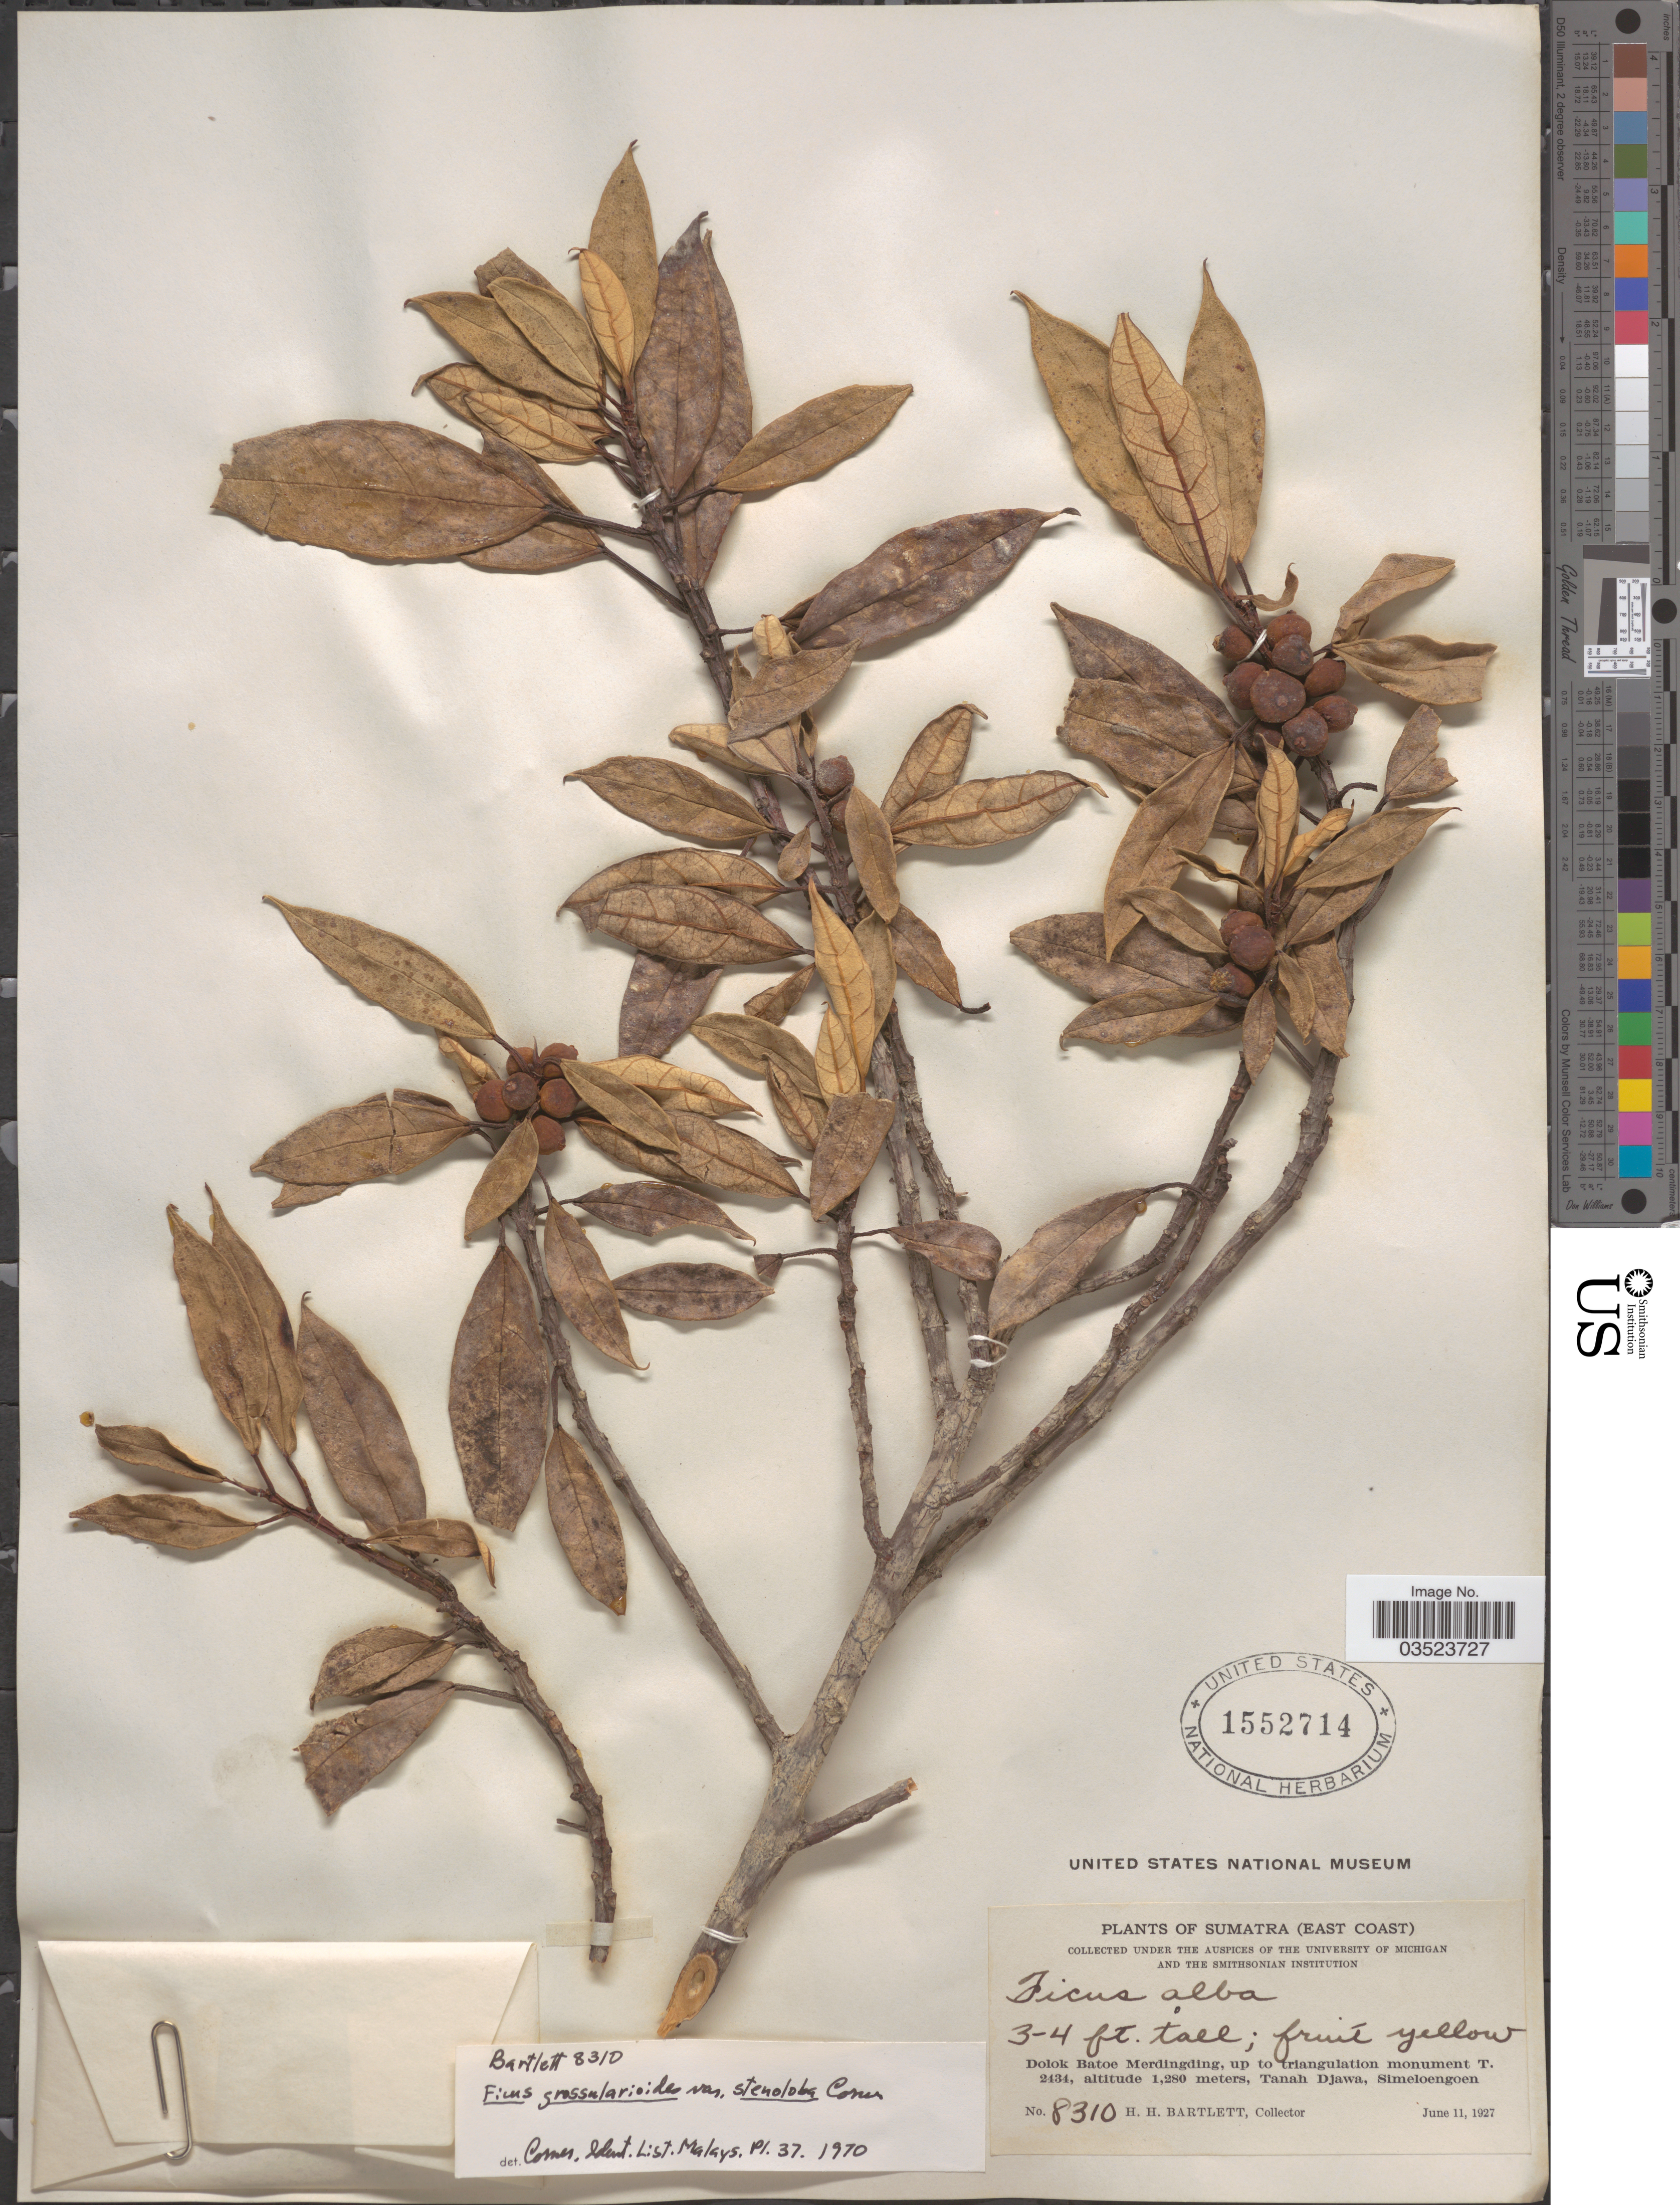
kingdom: Plantae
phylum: Tracheophyta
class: Magnoliopsida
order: Rosales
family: Moraceae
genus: Ficus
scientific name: Ficus grossularioides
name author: Burm. f.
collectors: H. H. Bartlett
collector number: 8310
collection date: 1927-06-11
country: Indonesia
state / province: Sumatra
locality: Sumatra (East Coast). Dolok Batoe Merdingding, up to triangulation monument T. 2434, Tanah Djawa, Simeloengoen.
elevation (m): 1280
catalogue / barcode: US 1552714